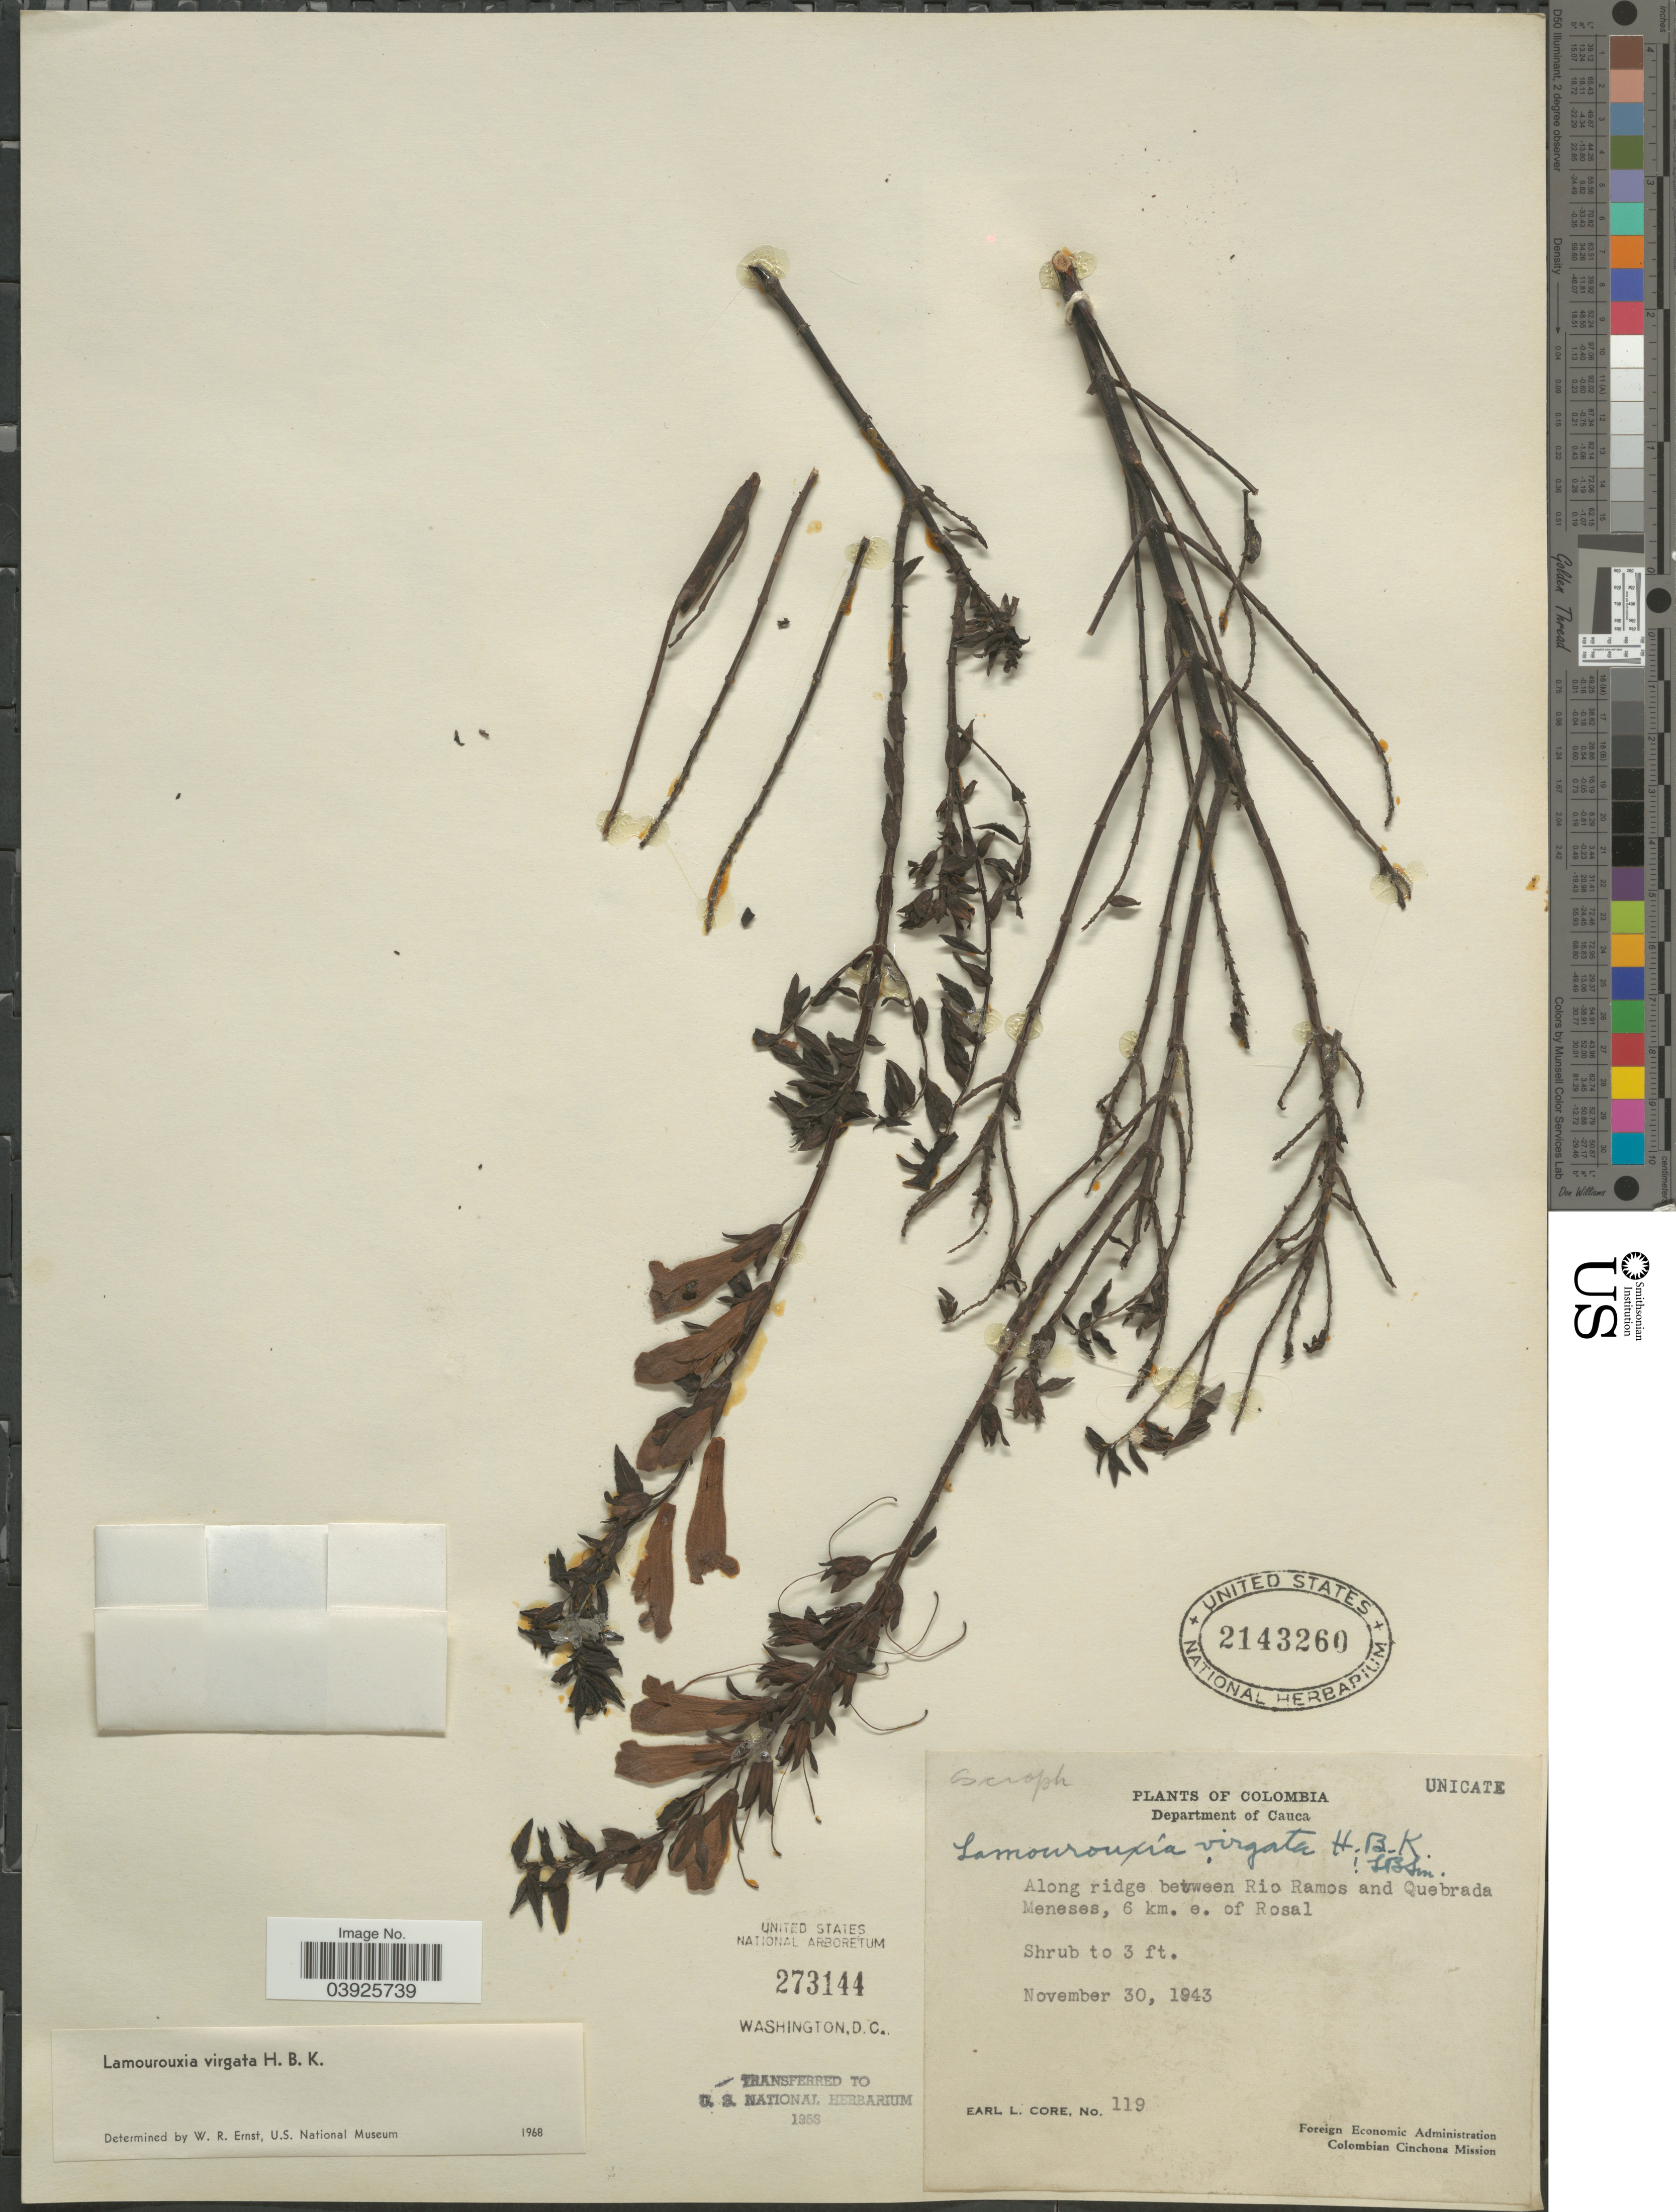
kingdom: Plantae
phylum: Tracheophyta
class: Magnoliopsida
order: Lamiales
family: Orobanchaceae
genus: Lamourouxia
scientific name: Lamourouxia virgata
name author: Kunth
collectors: E. L. Core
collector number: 119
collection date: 1943-11-30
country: Colombia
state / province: Cauca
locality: Department of Cauca. Along ridge between Rio Ramos and Quebrada Meneses, 6 km. e. of Rosal.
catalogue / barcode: US 2143260